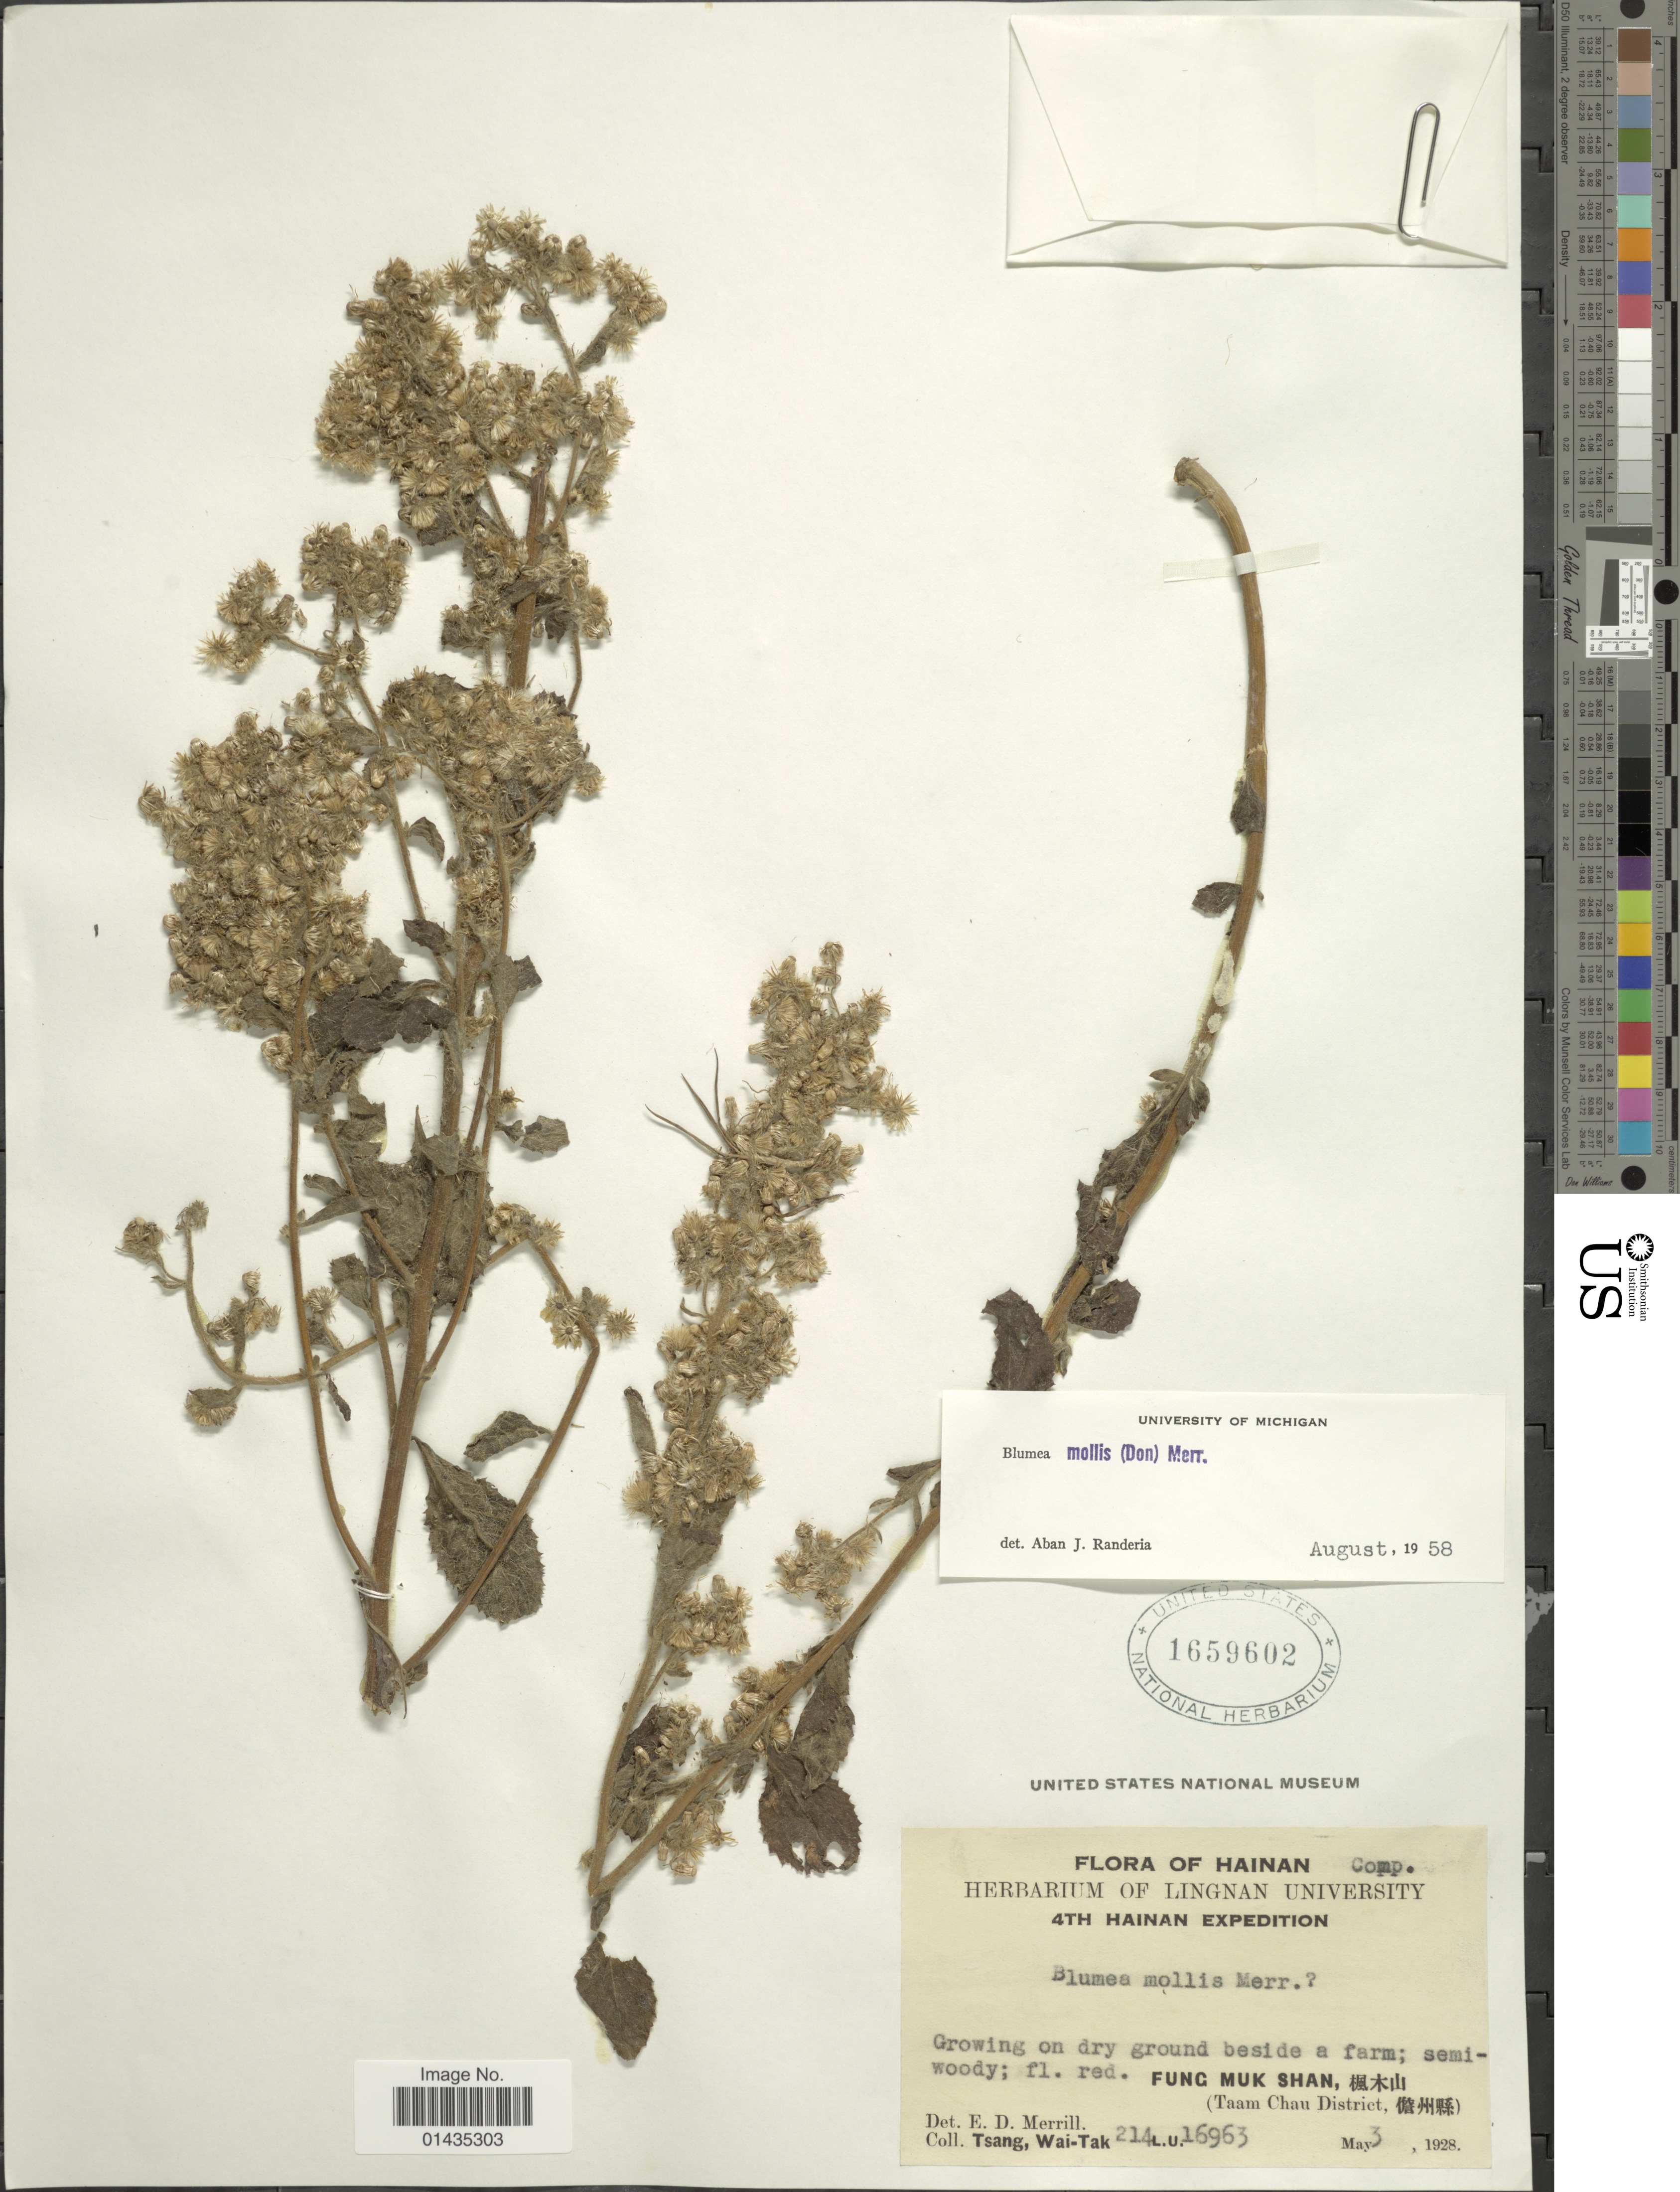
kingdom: Plantae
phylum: Tracheophyta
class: Magnoliopsida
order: Asterales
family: Asteraceae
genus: Blumea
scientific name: Blumea mollis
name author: (D. Don) Merr.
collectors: W. T. Tsang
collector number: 214/16963*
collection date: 1928-05-03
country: China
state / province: Hainan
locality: Fung Muk Shan, Taam Chau Distrcit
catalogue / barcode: US 1659602